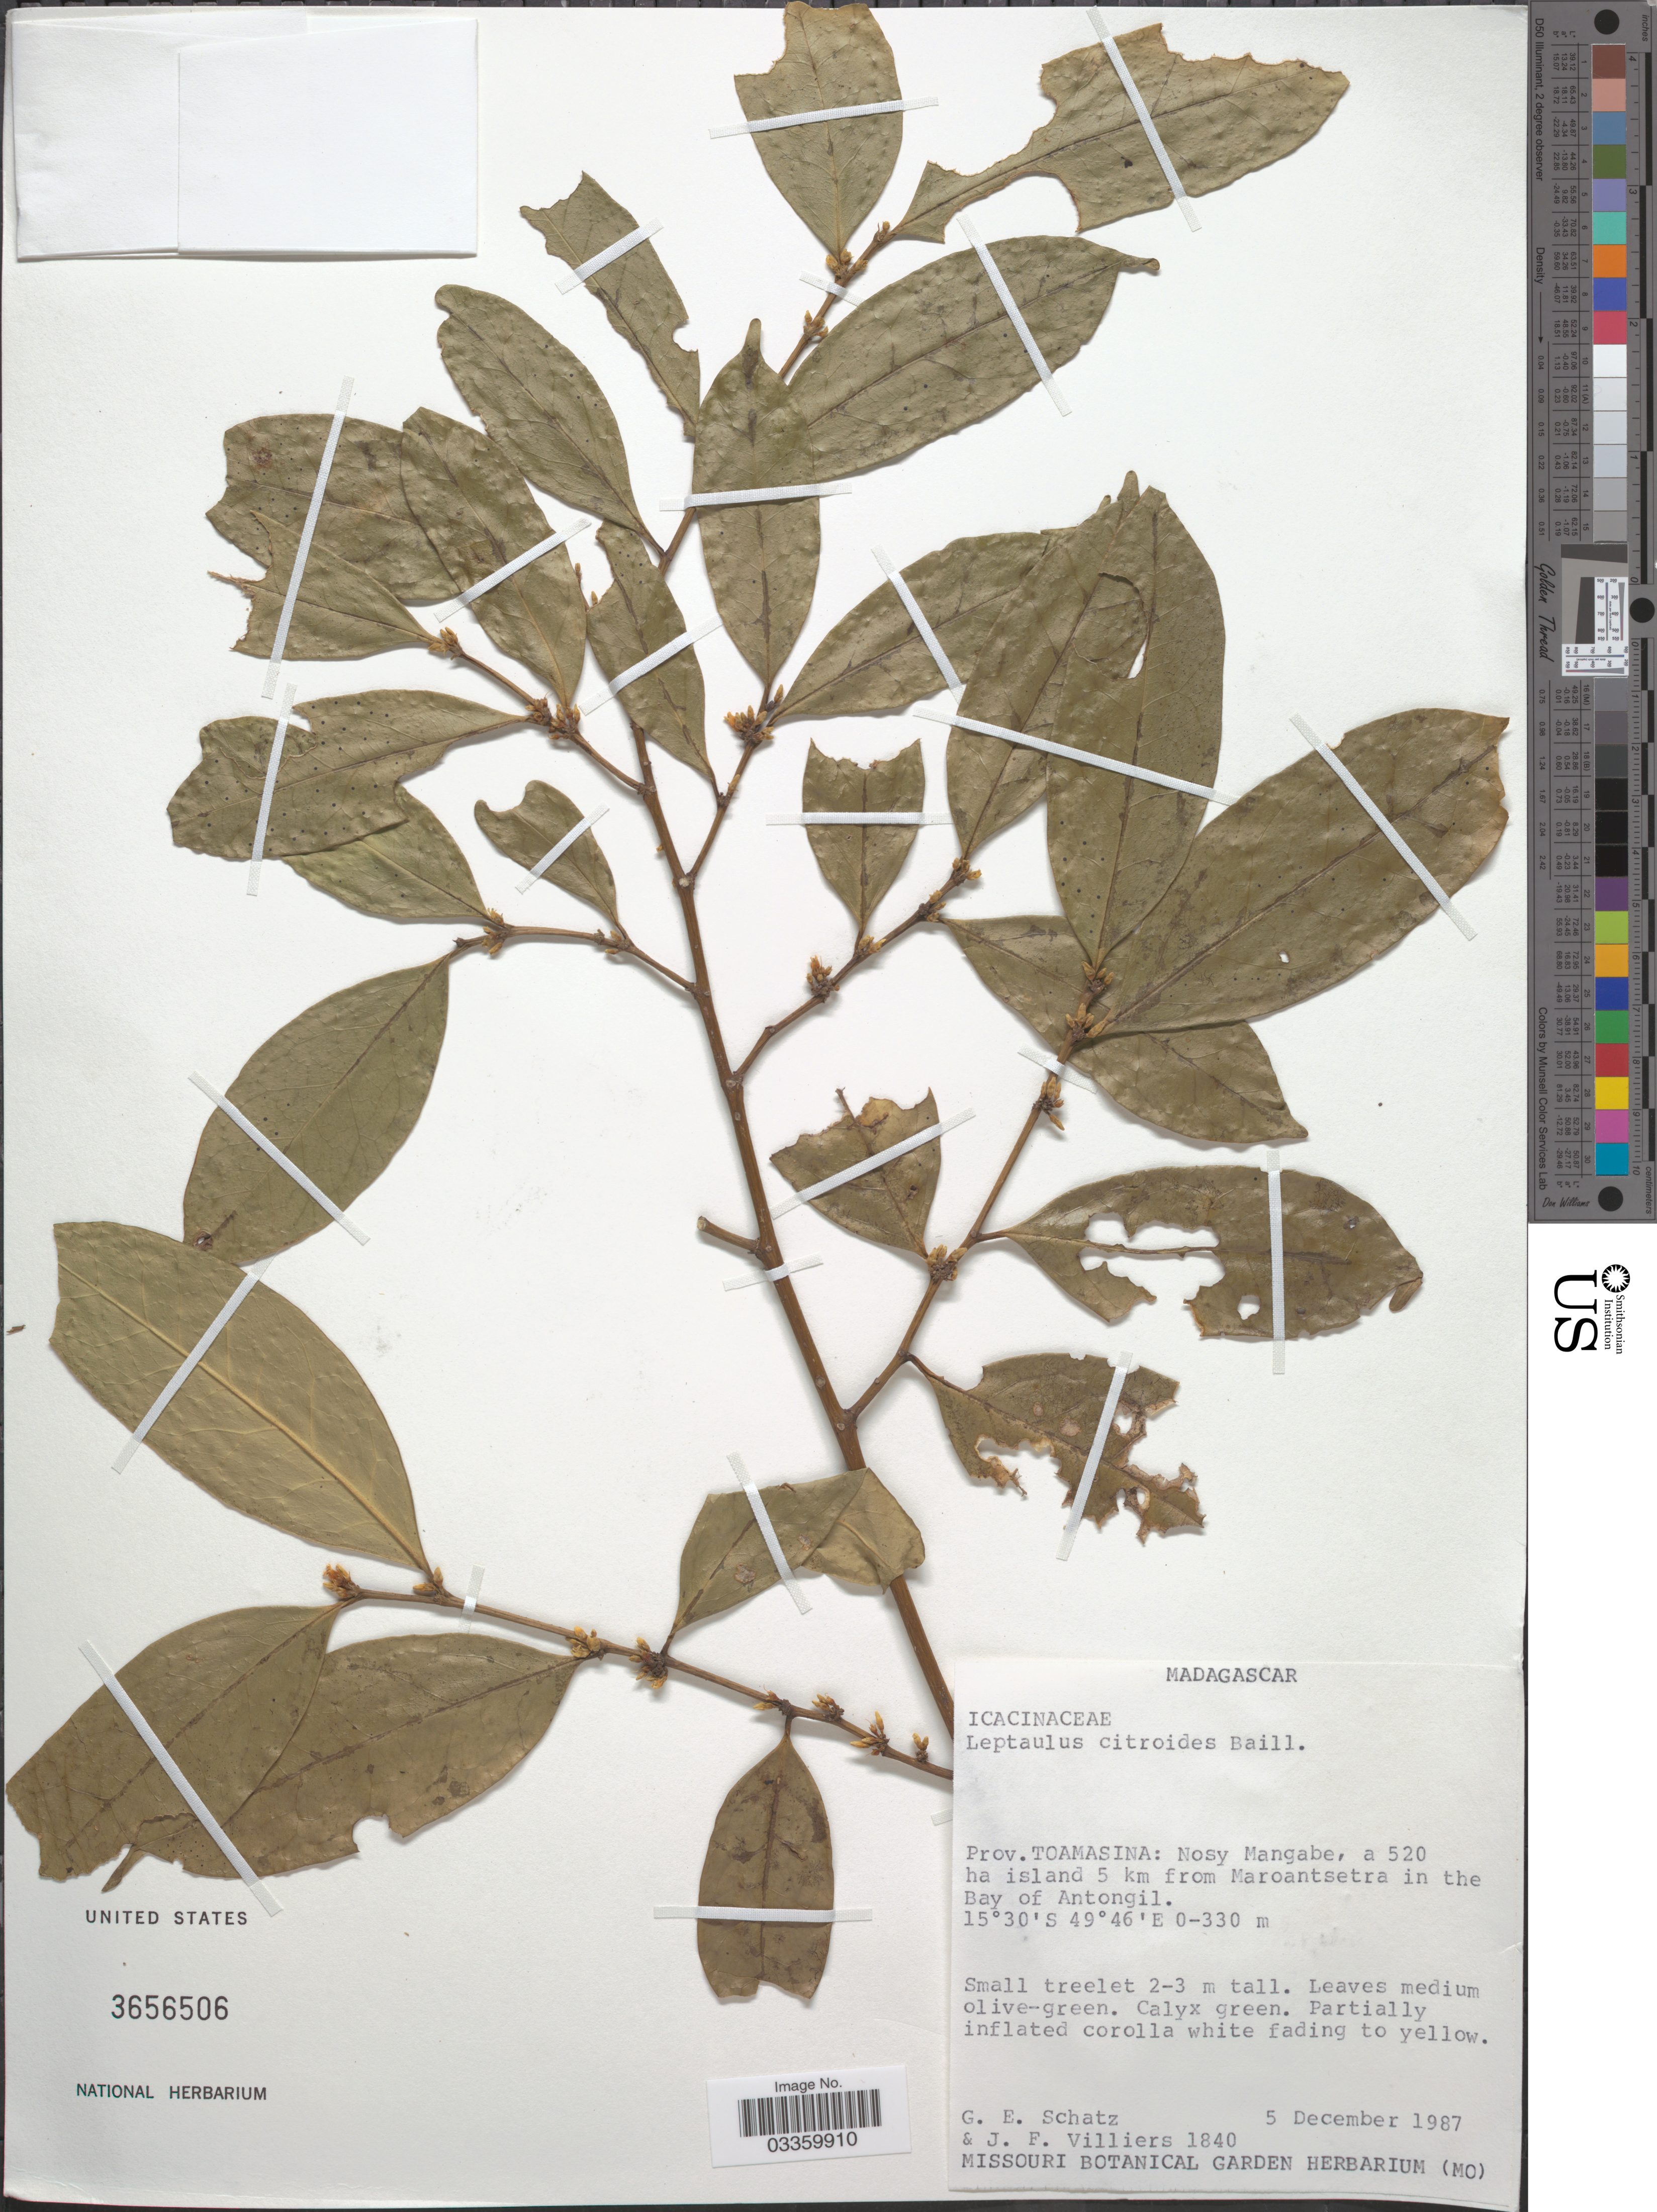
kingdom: Plantae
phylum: Tracheophyta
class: Magnoliopsida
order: Cardiopteridales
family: Cardiopteridaceae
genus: Leptaulus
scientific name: Leptaulus citroides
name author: Baill.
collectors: G. Schatz & J. Villiers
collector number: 1840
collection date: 1987-12-05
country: Madagascar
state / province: Analanjirofo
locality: Nosy Mangabe, a 520 ha island 5 km from Maroantsetra in the Bay of Antongil.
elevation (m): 0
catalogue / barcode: US 3656506